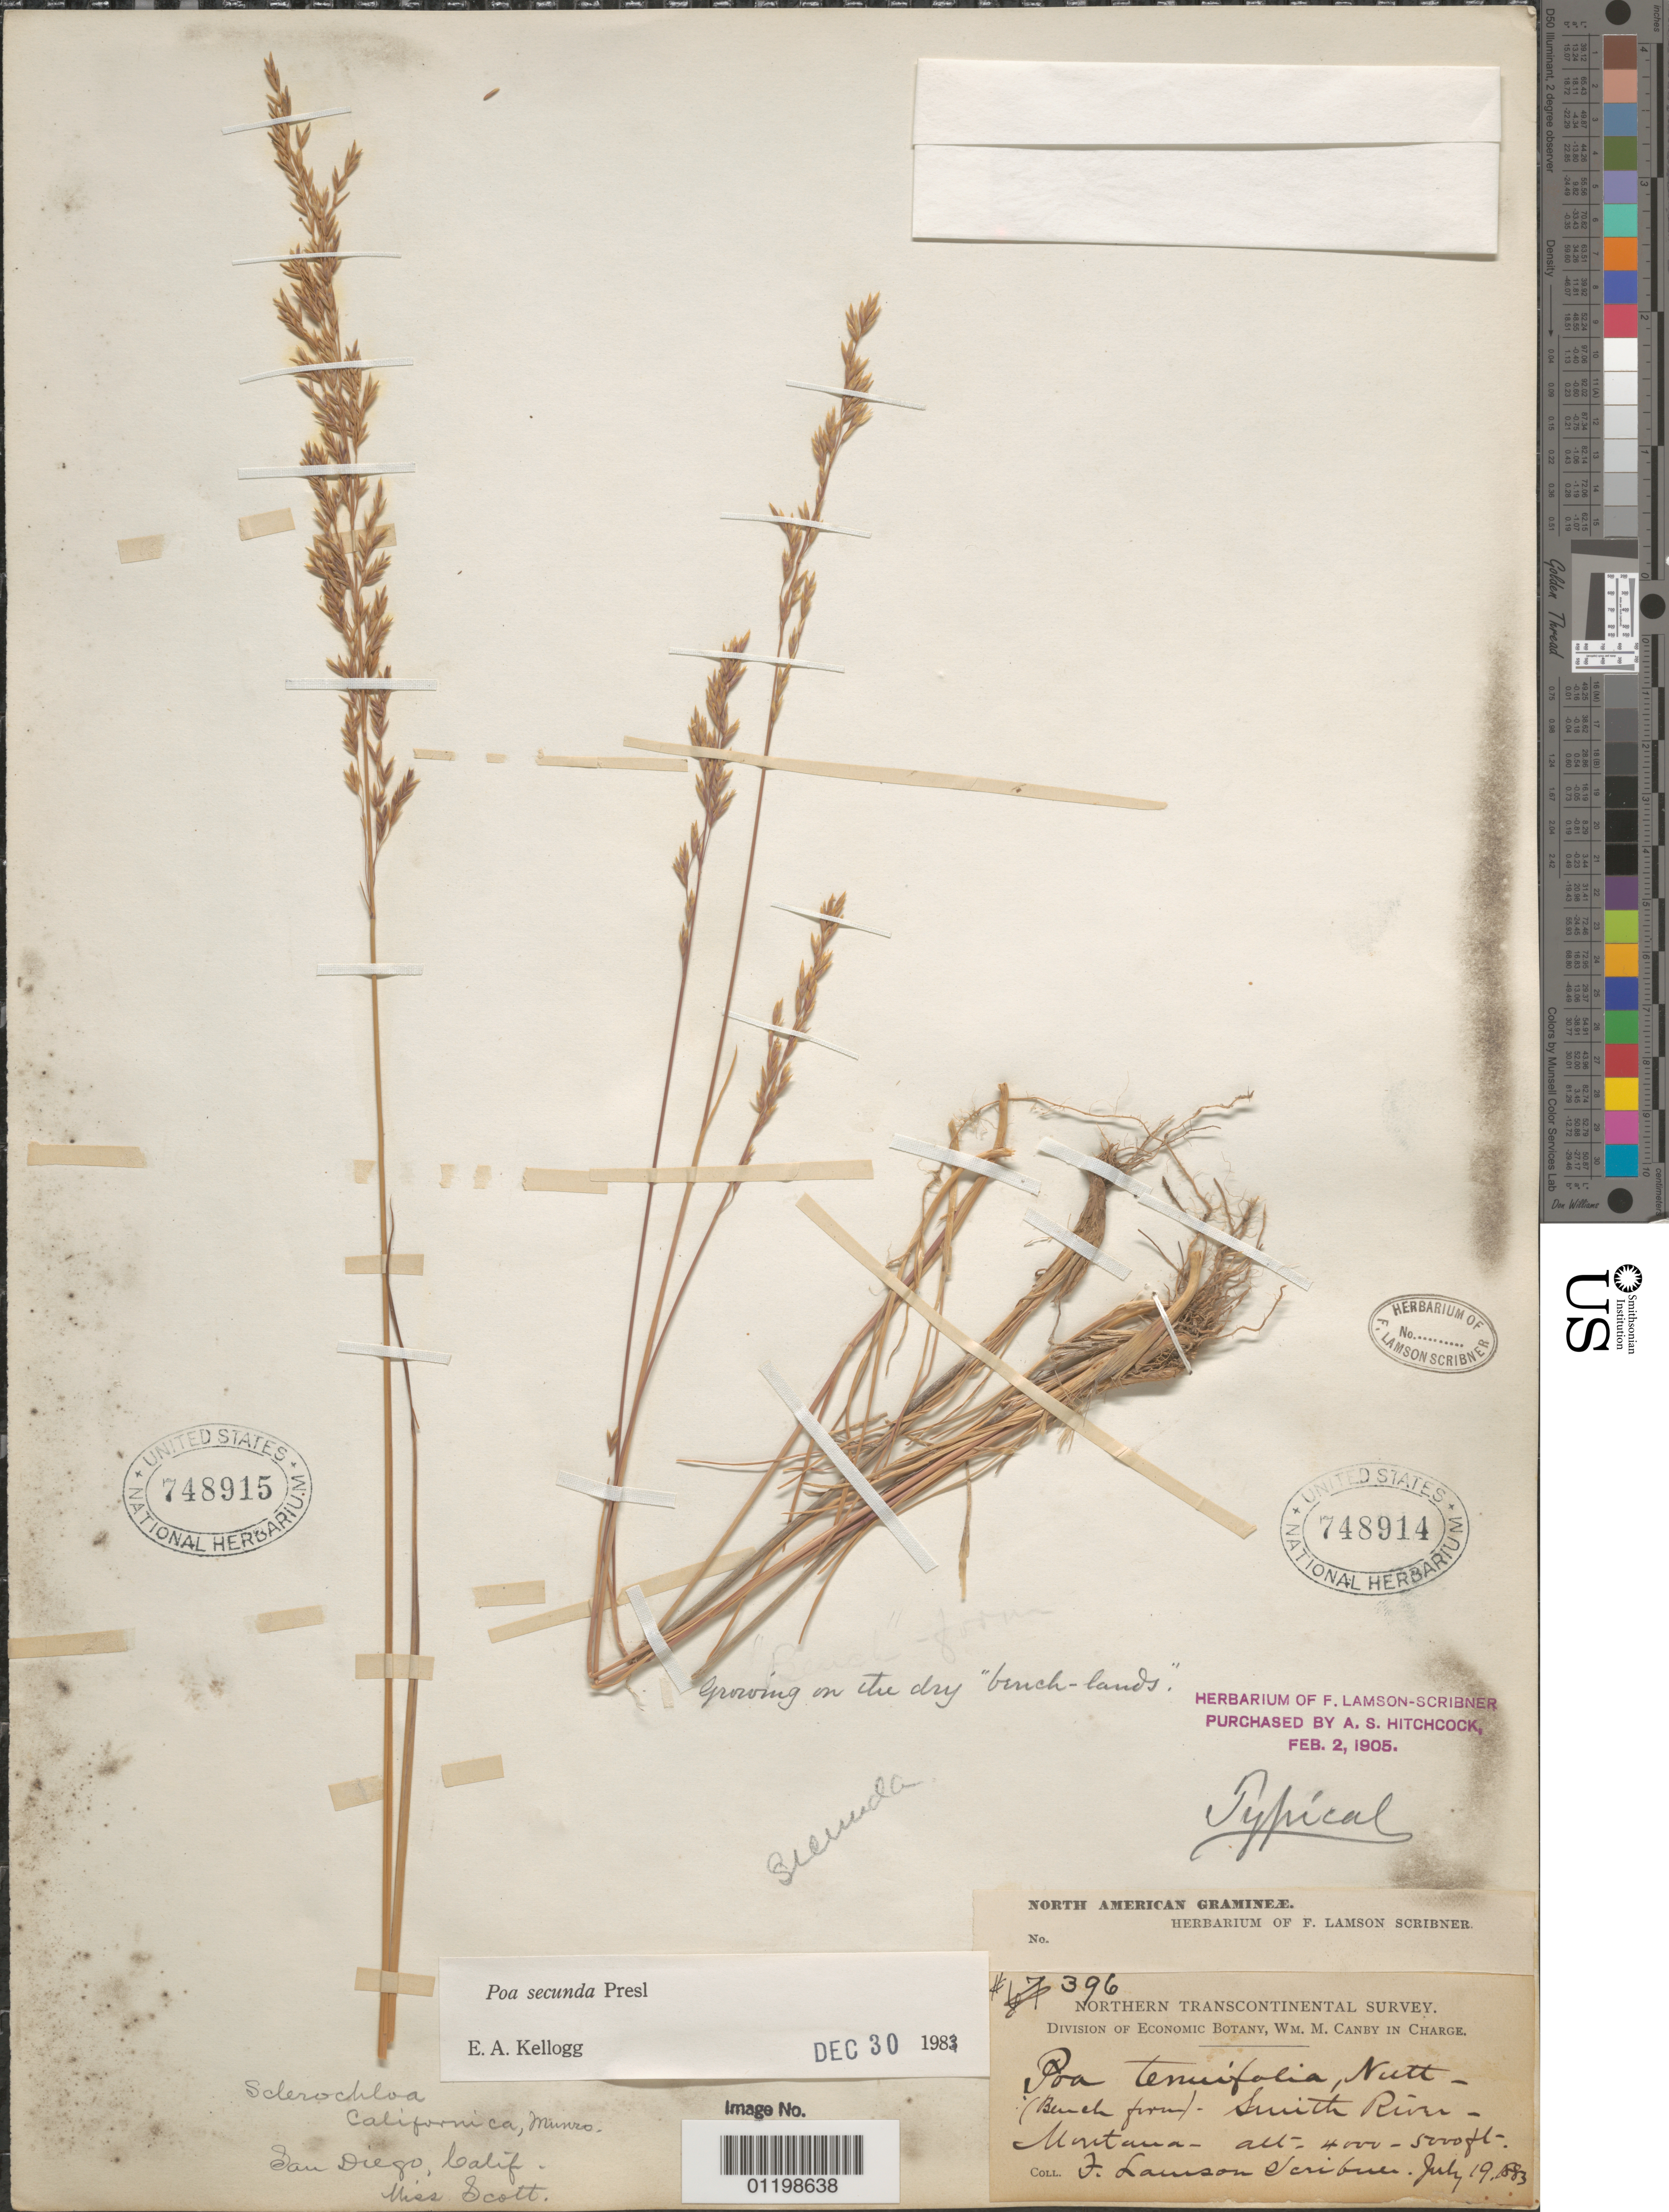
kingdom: Plantae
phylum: Tracheophyta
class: Liliopsida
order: Poales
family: Poaceae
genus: Poa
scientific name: Poa secunda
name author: J. Presl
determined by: Kellogg, E. A.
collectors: F. L. Scribner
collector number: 396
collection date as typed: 19 Jul 1883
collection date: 1883-07-19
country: United States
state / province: Montana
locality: Smith River.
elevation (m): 1219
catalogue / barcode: US 748914